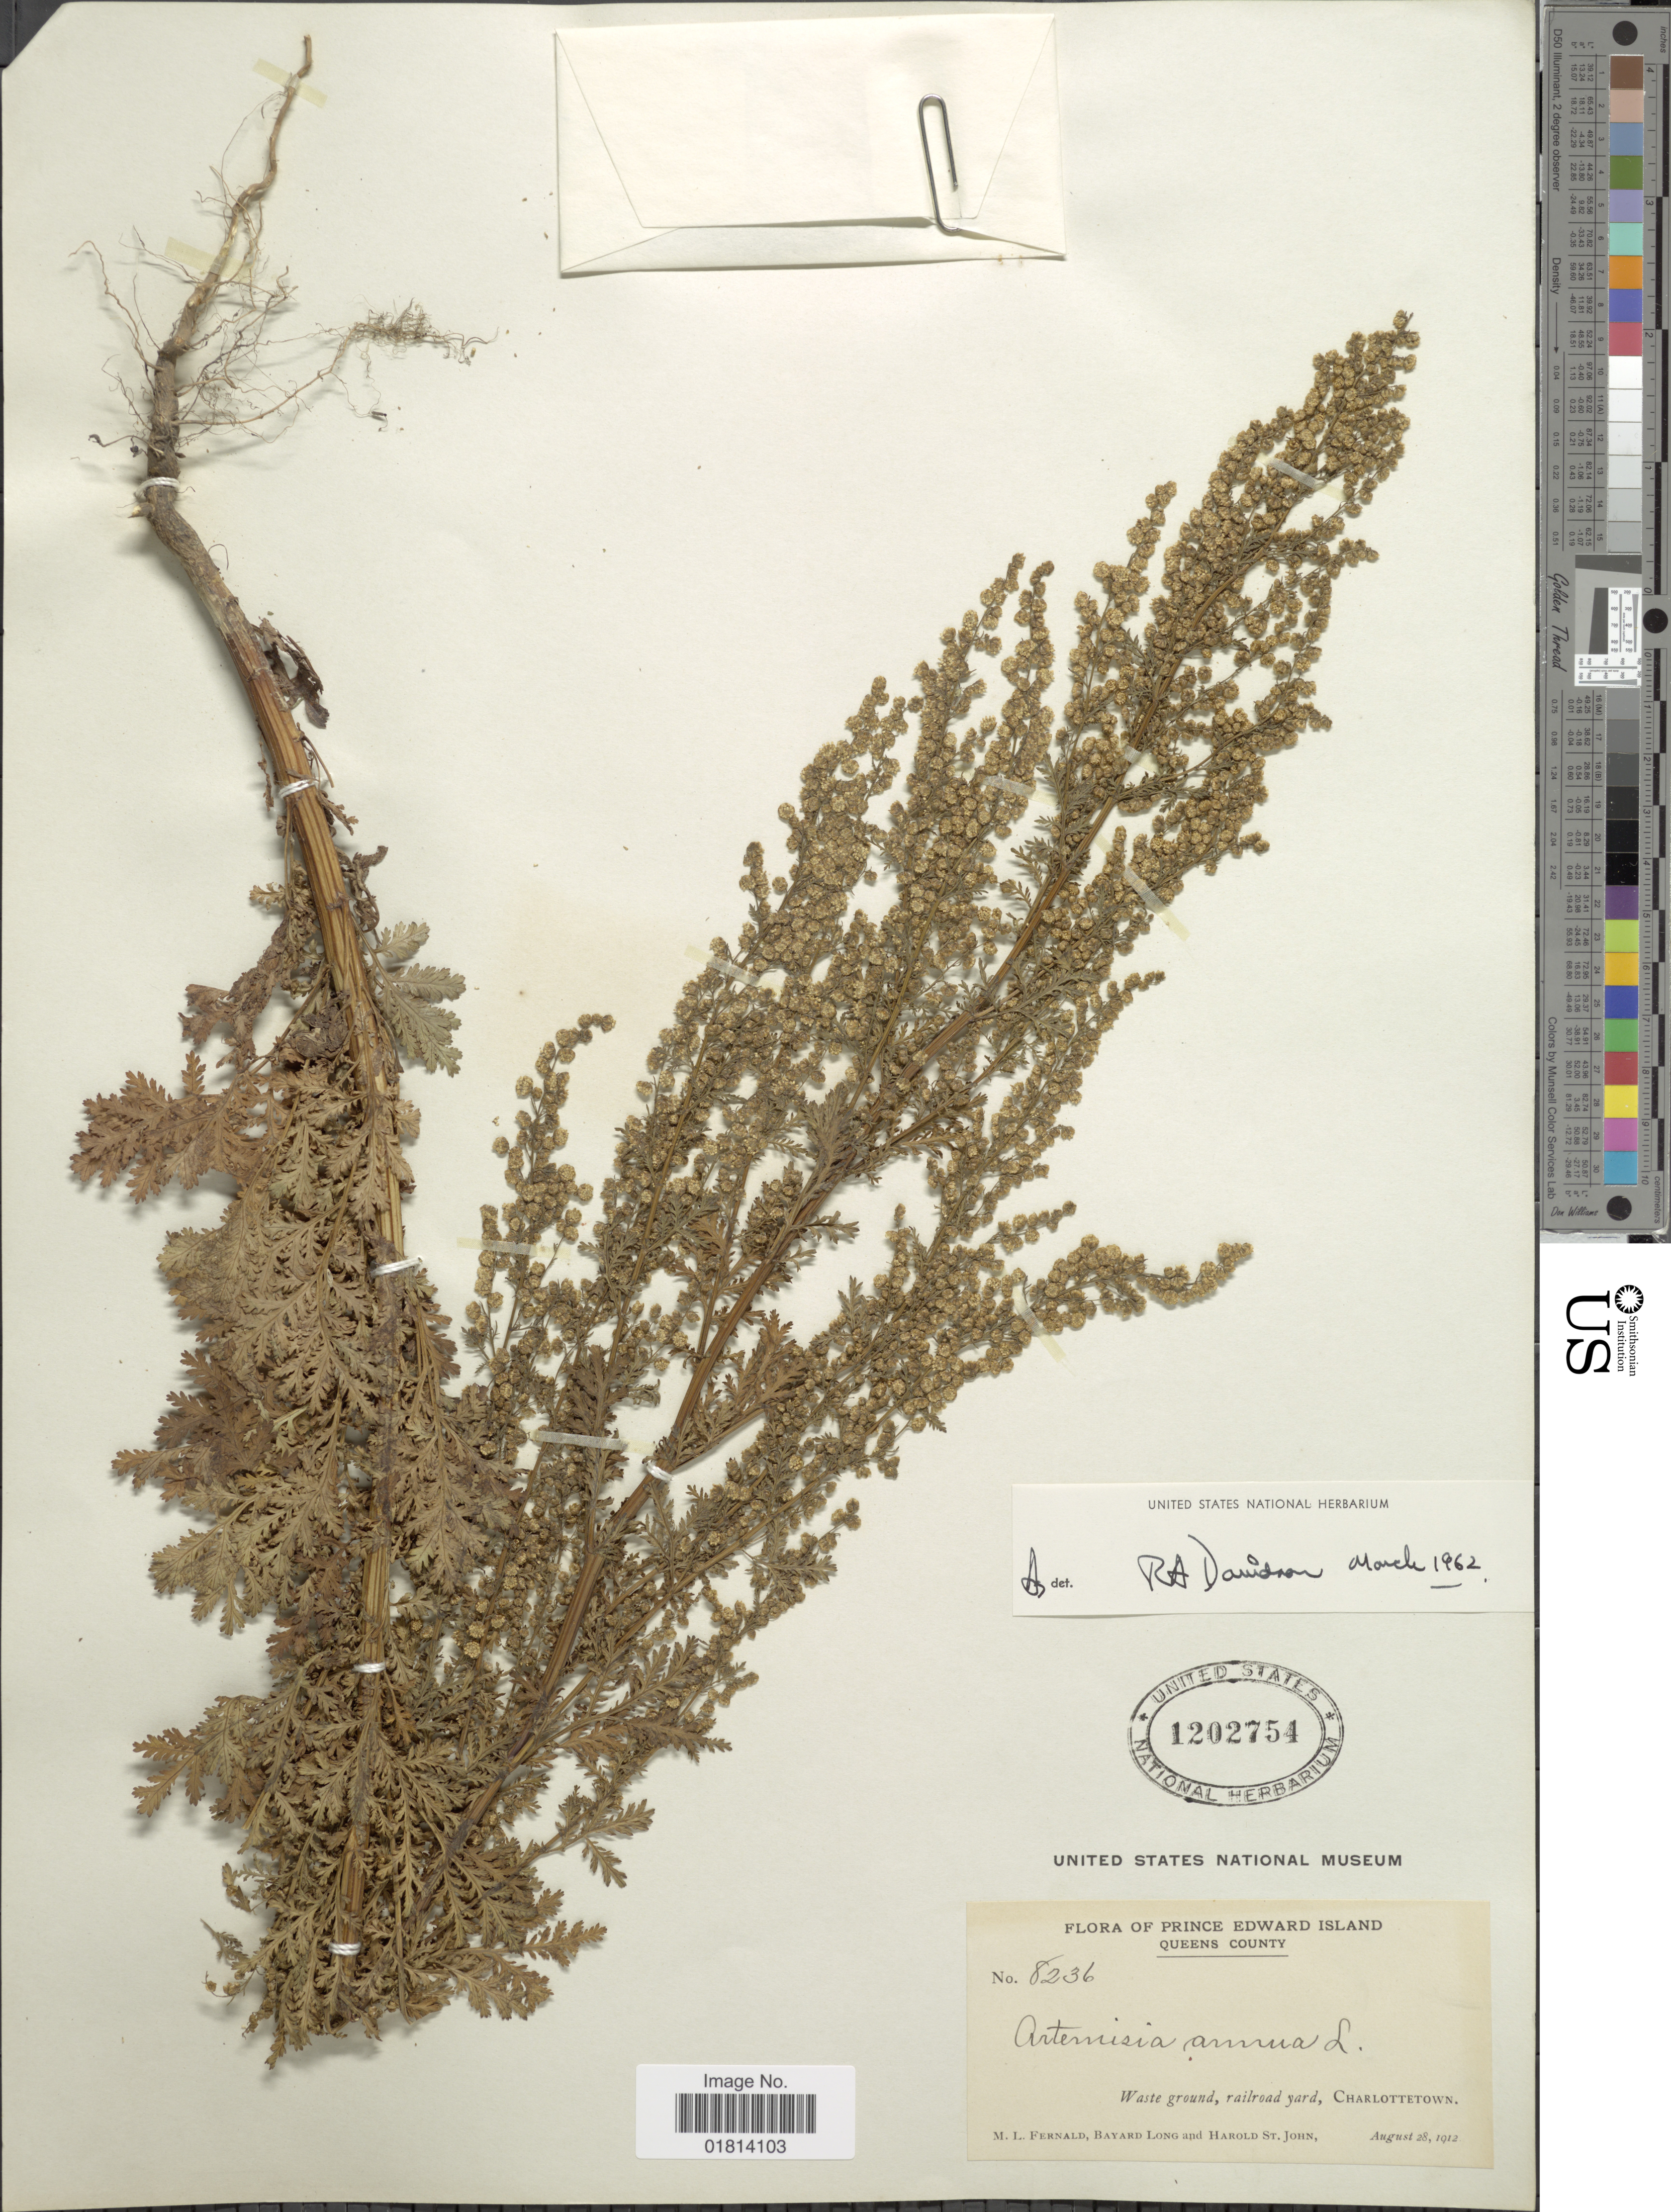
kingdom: Plantae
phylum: Tracheophyta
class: Magnoliopsida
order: Asterales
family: Asteraceae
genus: Artemisia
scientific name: Artemisia annua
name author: L.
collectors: M. L. Fernald, B. Long & H. St. John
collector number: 8236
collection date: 1912-08-28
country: Canada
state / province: Prince Edward Island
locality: Queens County. Waste ground, railroad yard, Charlottetown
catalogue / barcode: US 1202754